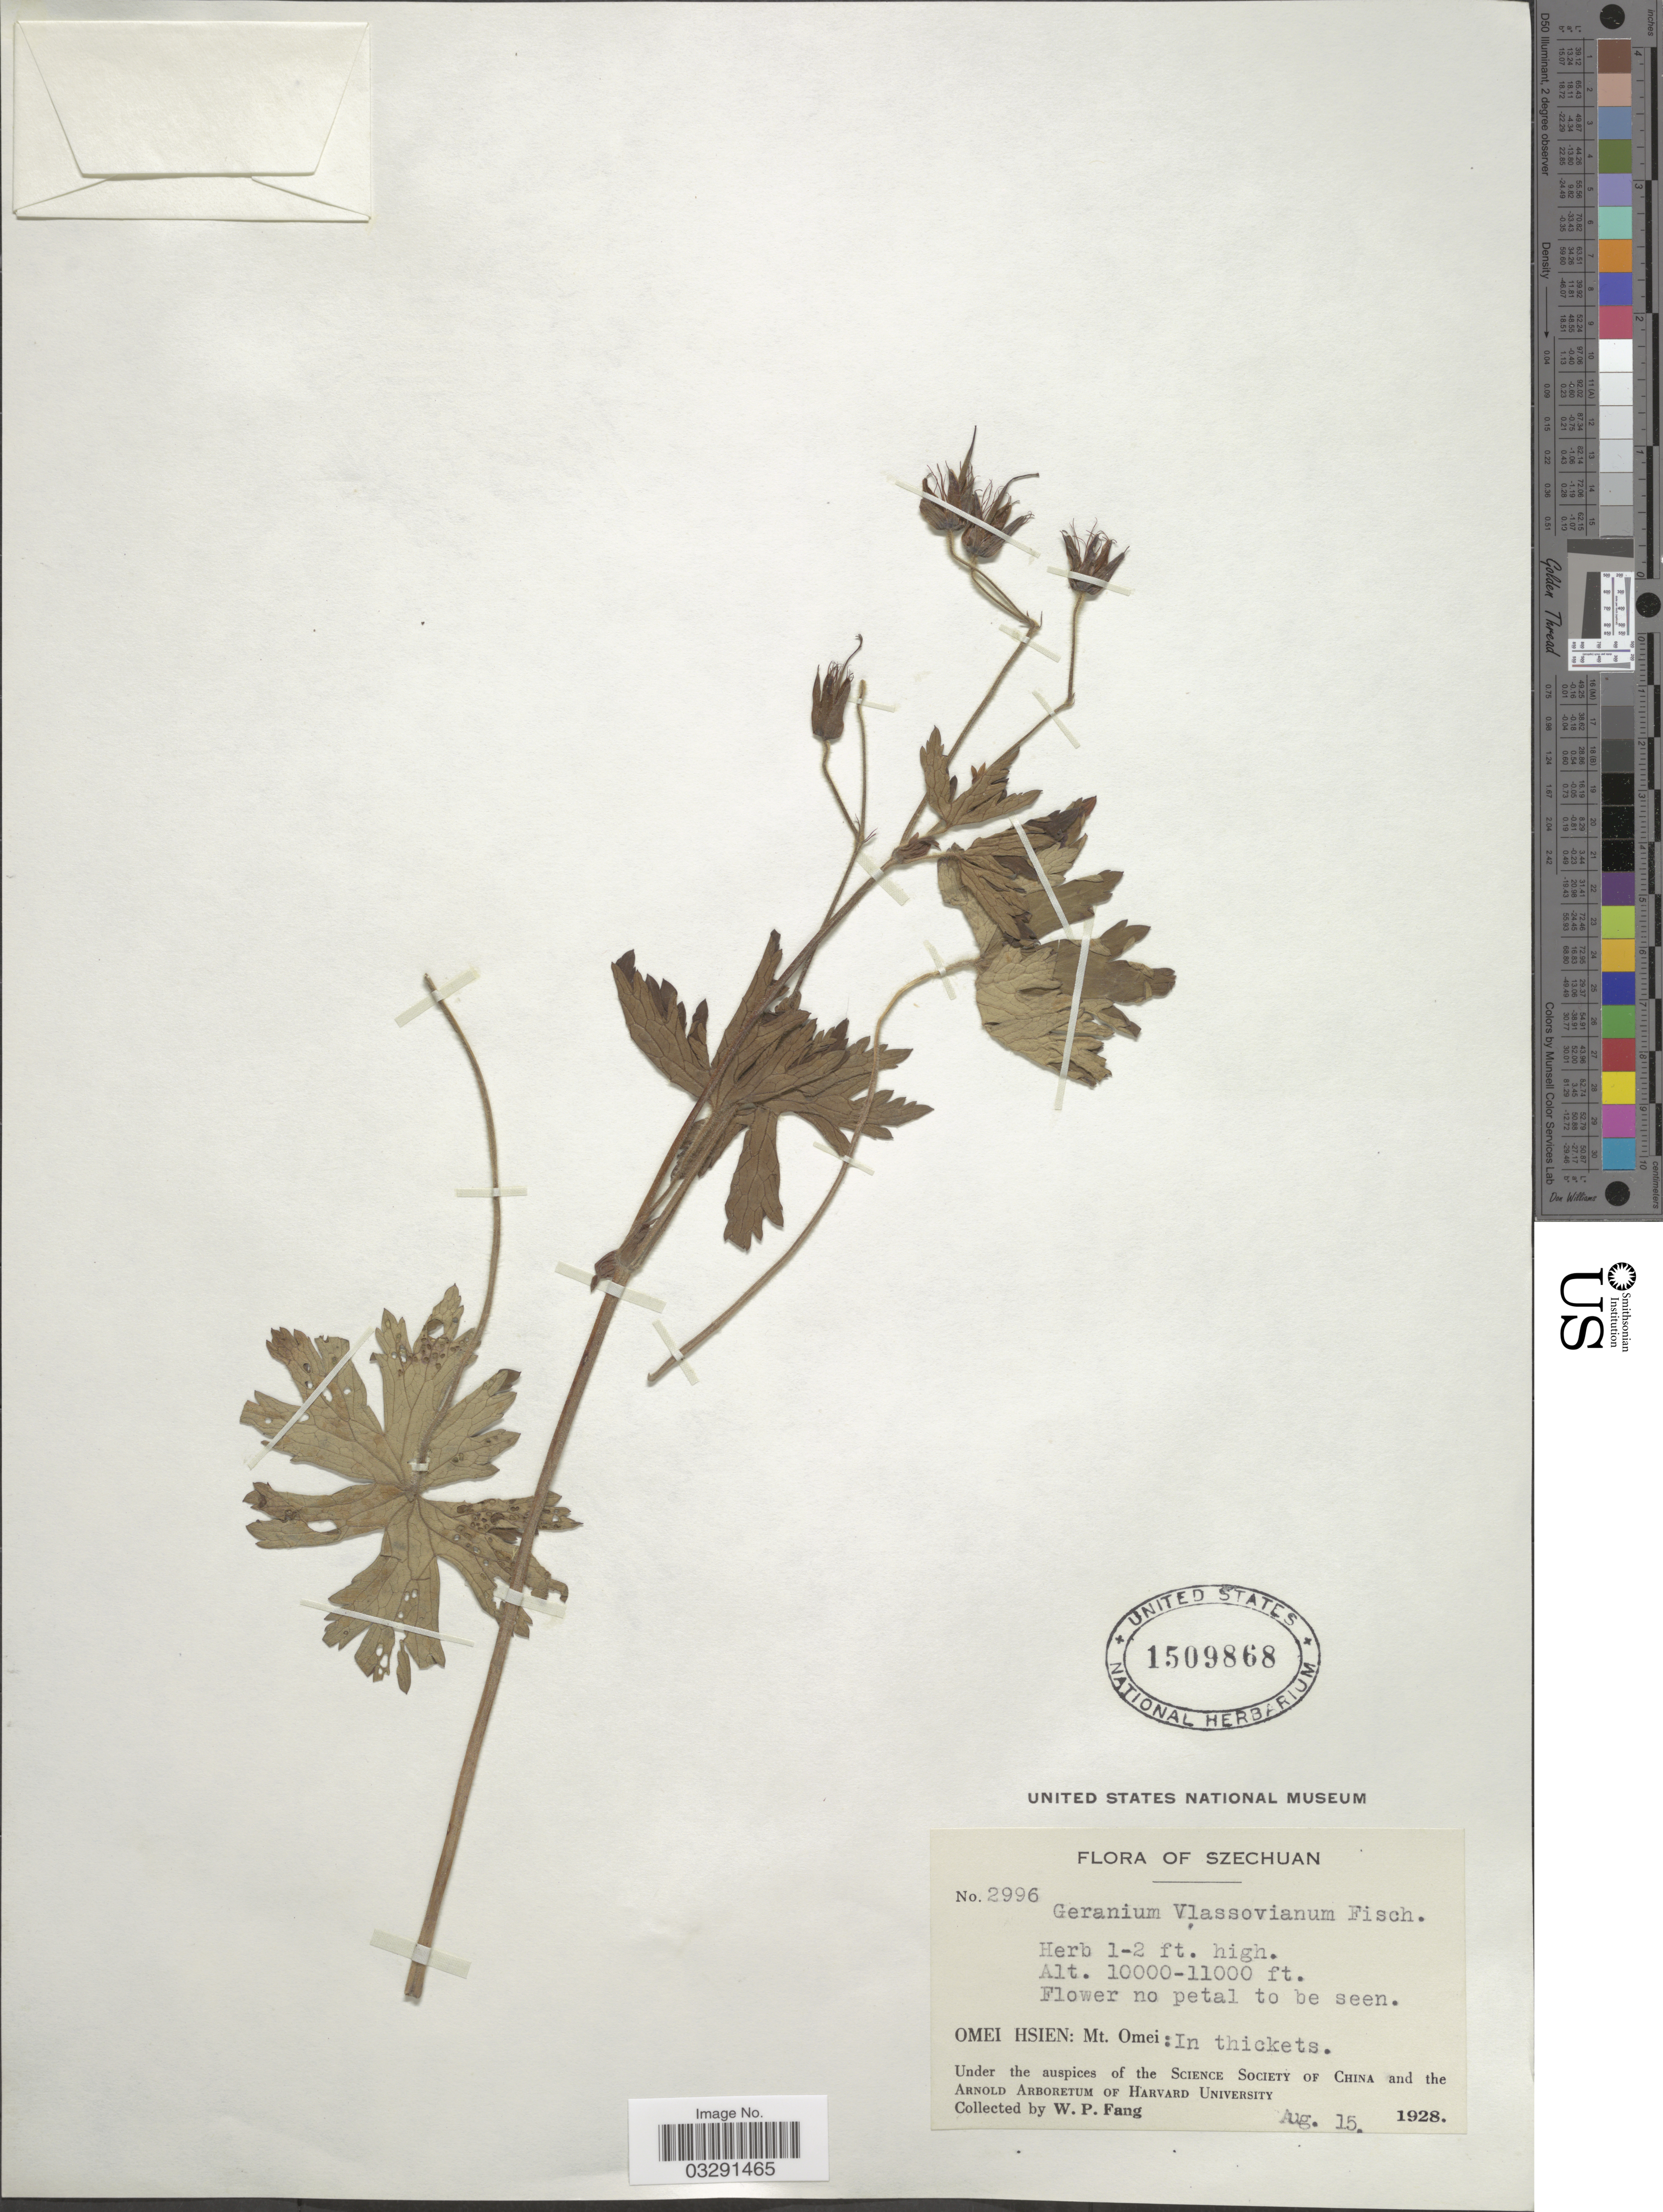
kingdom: Plantae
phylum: Tracheophyta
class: Magnoliopsida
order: Geraniales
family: Geraniaceae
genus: Geranium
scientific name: Geranium wlassovianum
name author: Fisch. ex Link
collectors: W. P. Fang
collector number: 2996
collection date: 1928-08-15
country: China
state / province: Sichuan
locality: Szechuan. Omei Hsien: Mt. Omei.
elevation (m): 3048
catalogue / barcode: US 1509868